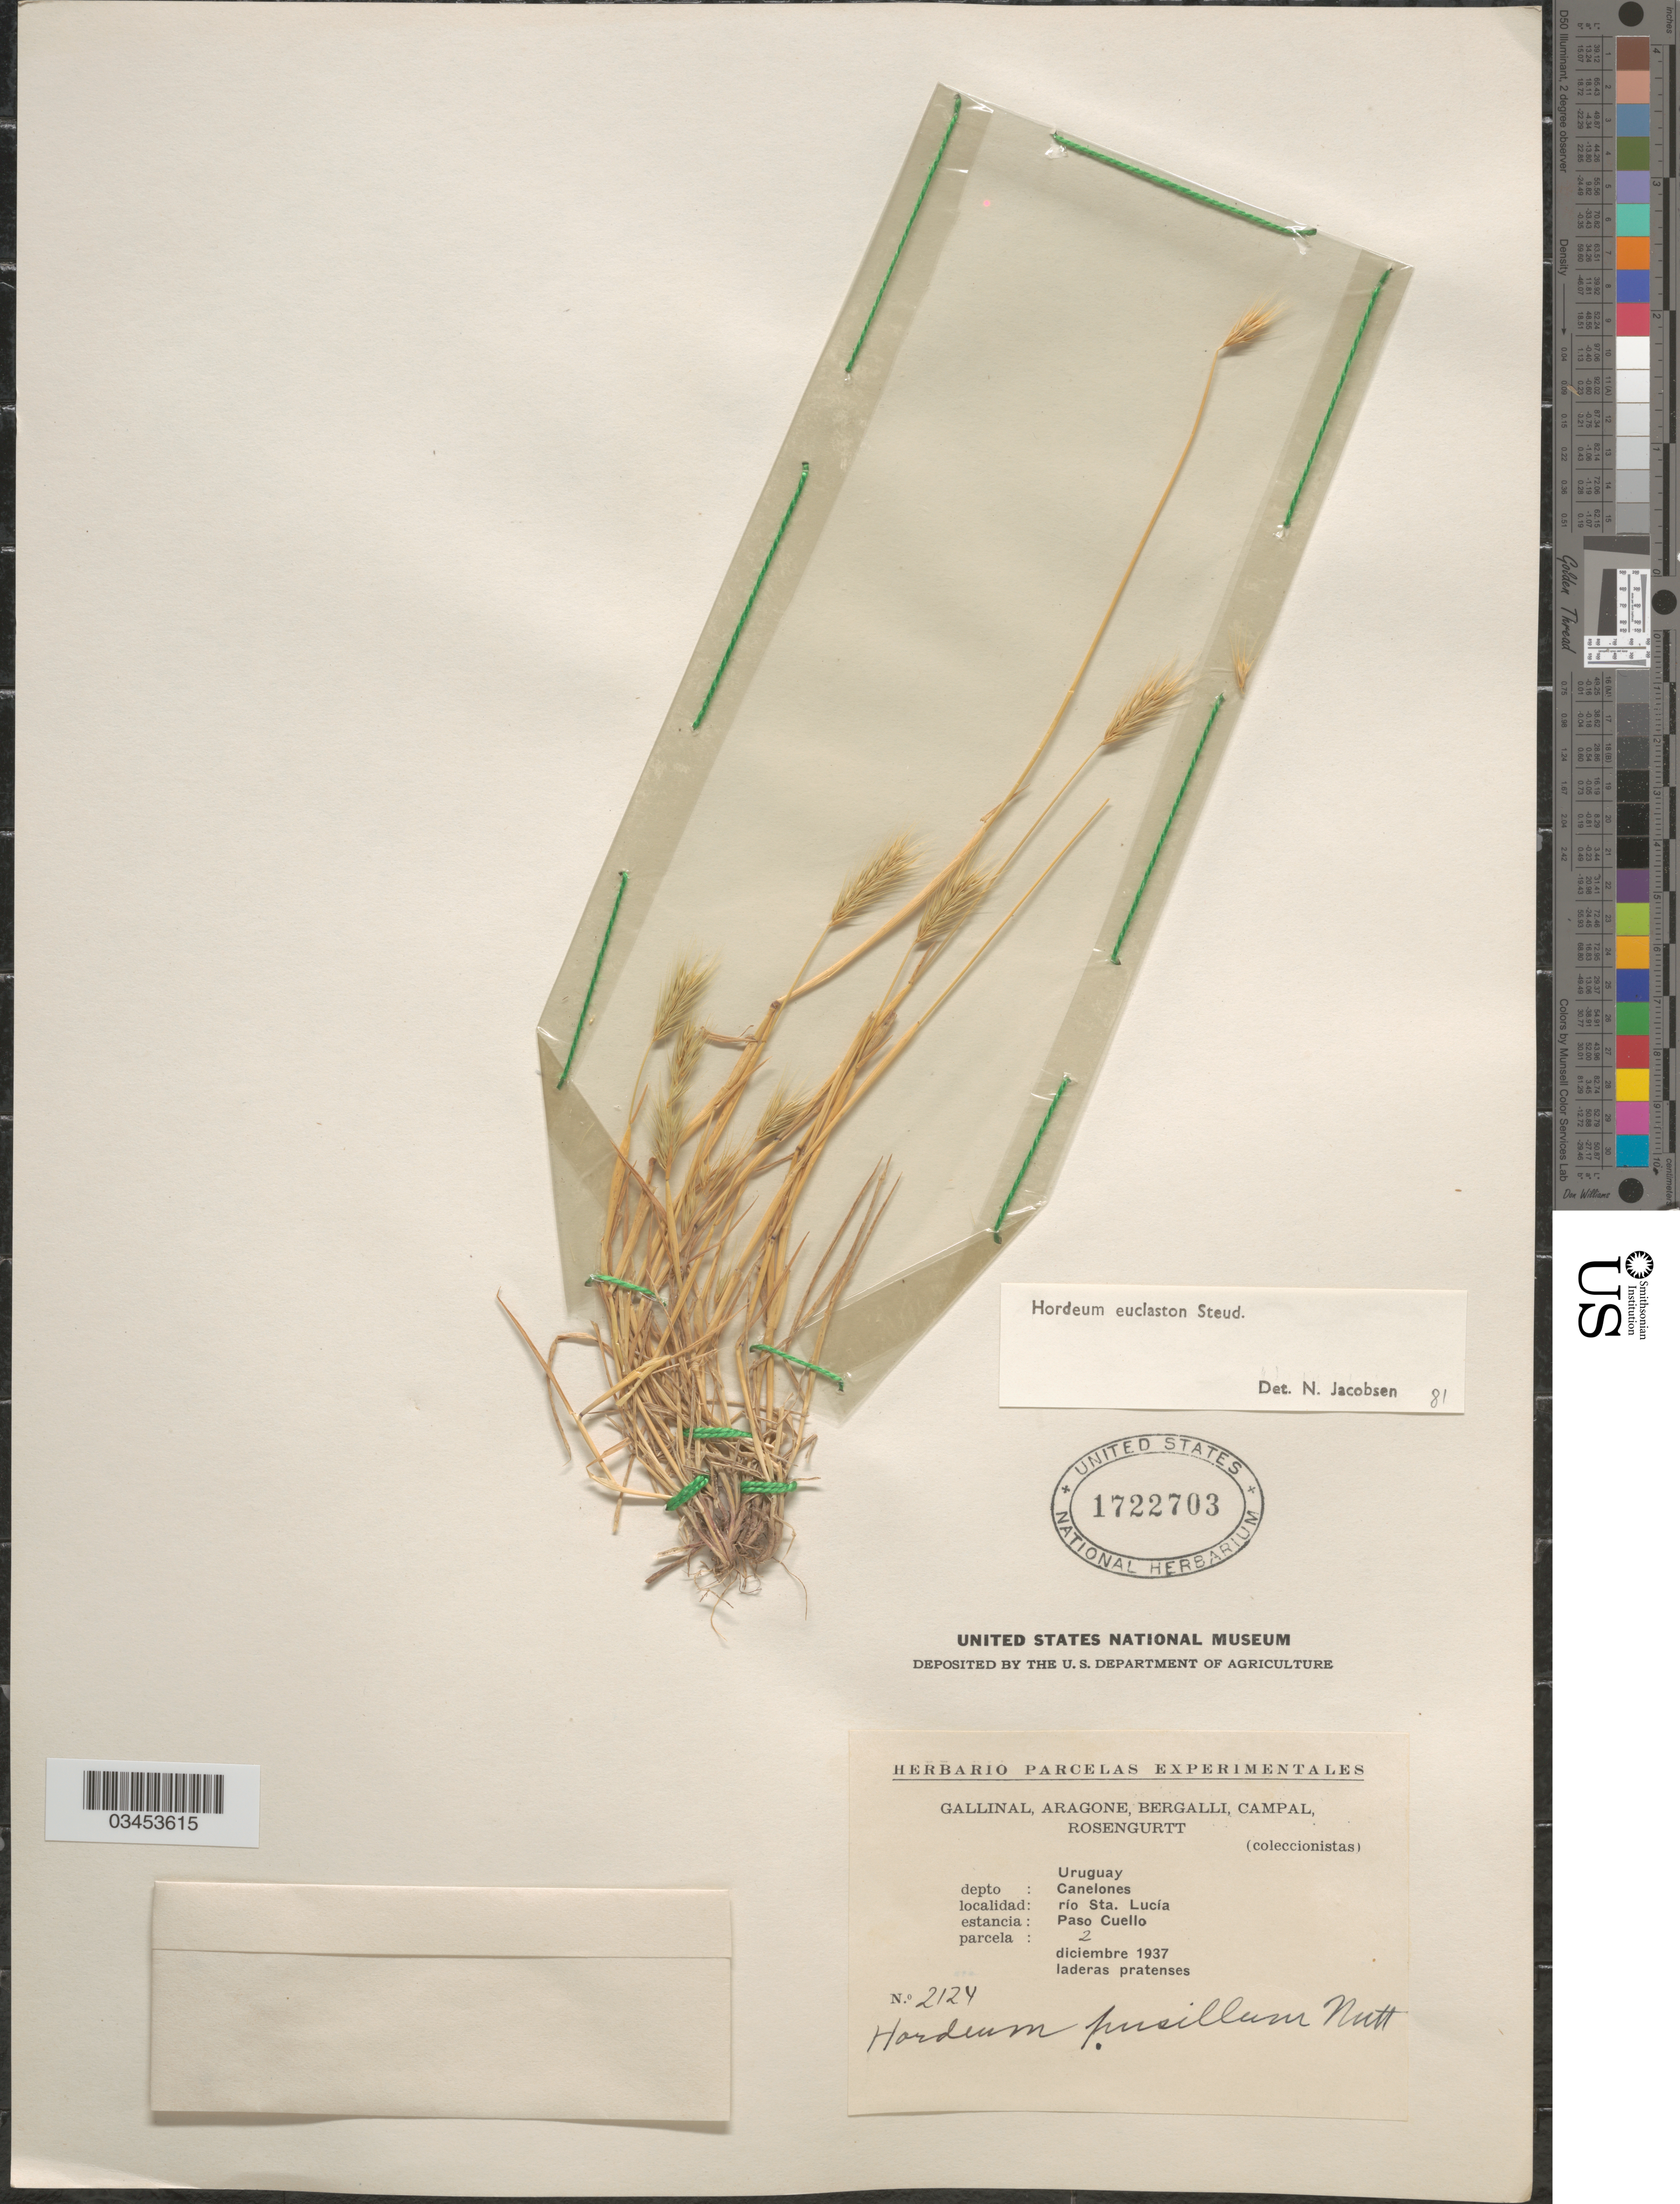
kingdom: Plantae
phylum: Tracheophyta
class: Liliopsida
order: Poales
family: Poaceae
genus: Hordeum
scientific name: Hordeum euclaston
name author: Steud.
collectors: -. Gallinal, -- Aragone, -- Bergalli, -- Campal & Rosengurtt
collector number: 2124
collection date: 1937-12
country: Uruguay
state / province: Canelones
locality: Depto : Canelones. Río Sta. Lucía. Estancia : Paso Cuello. Parcela: 2.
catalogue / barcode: US 1722703